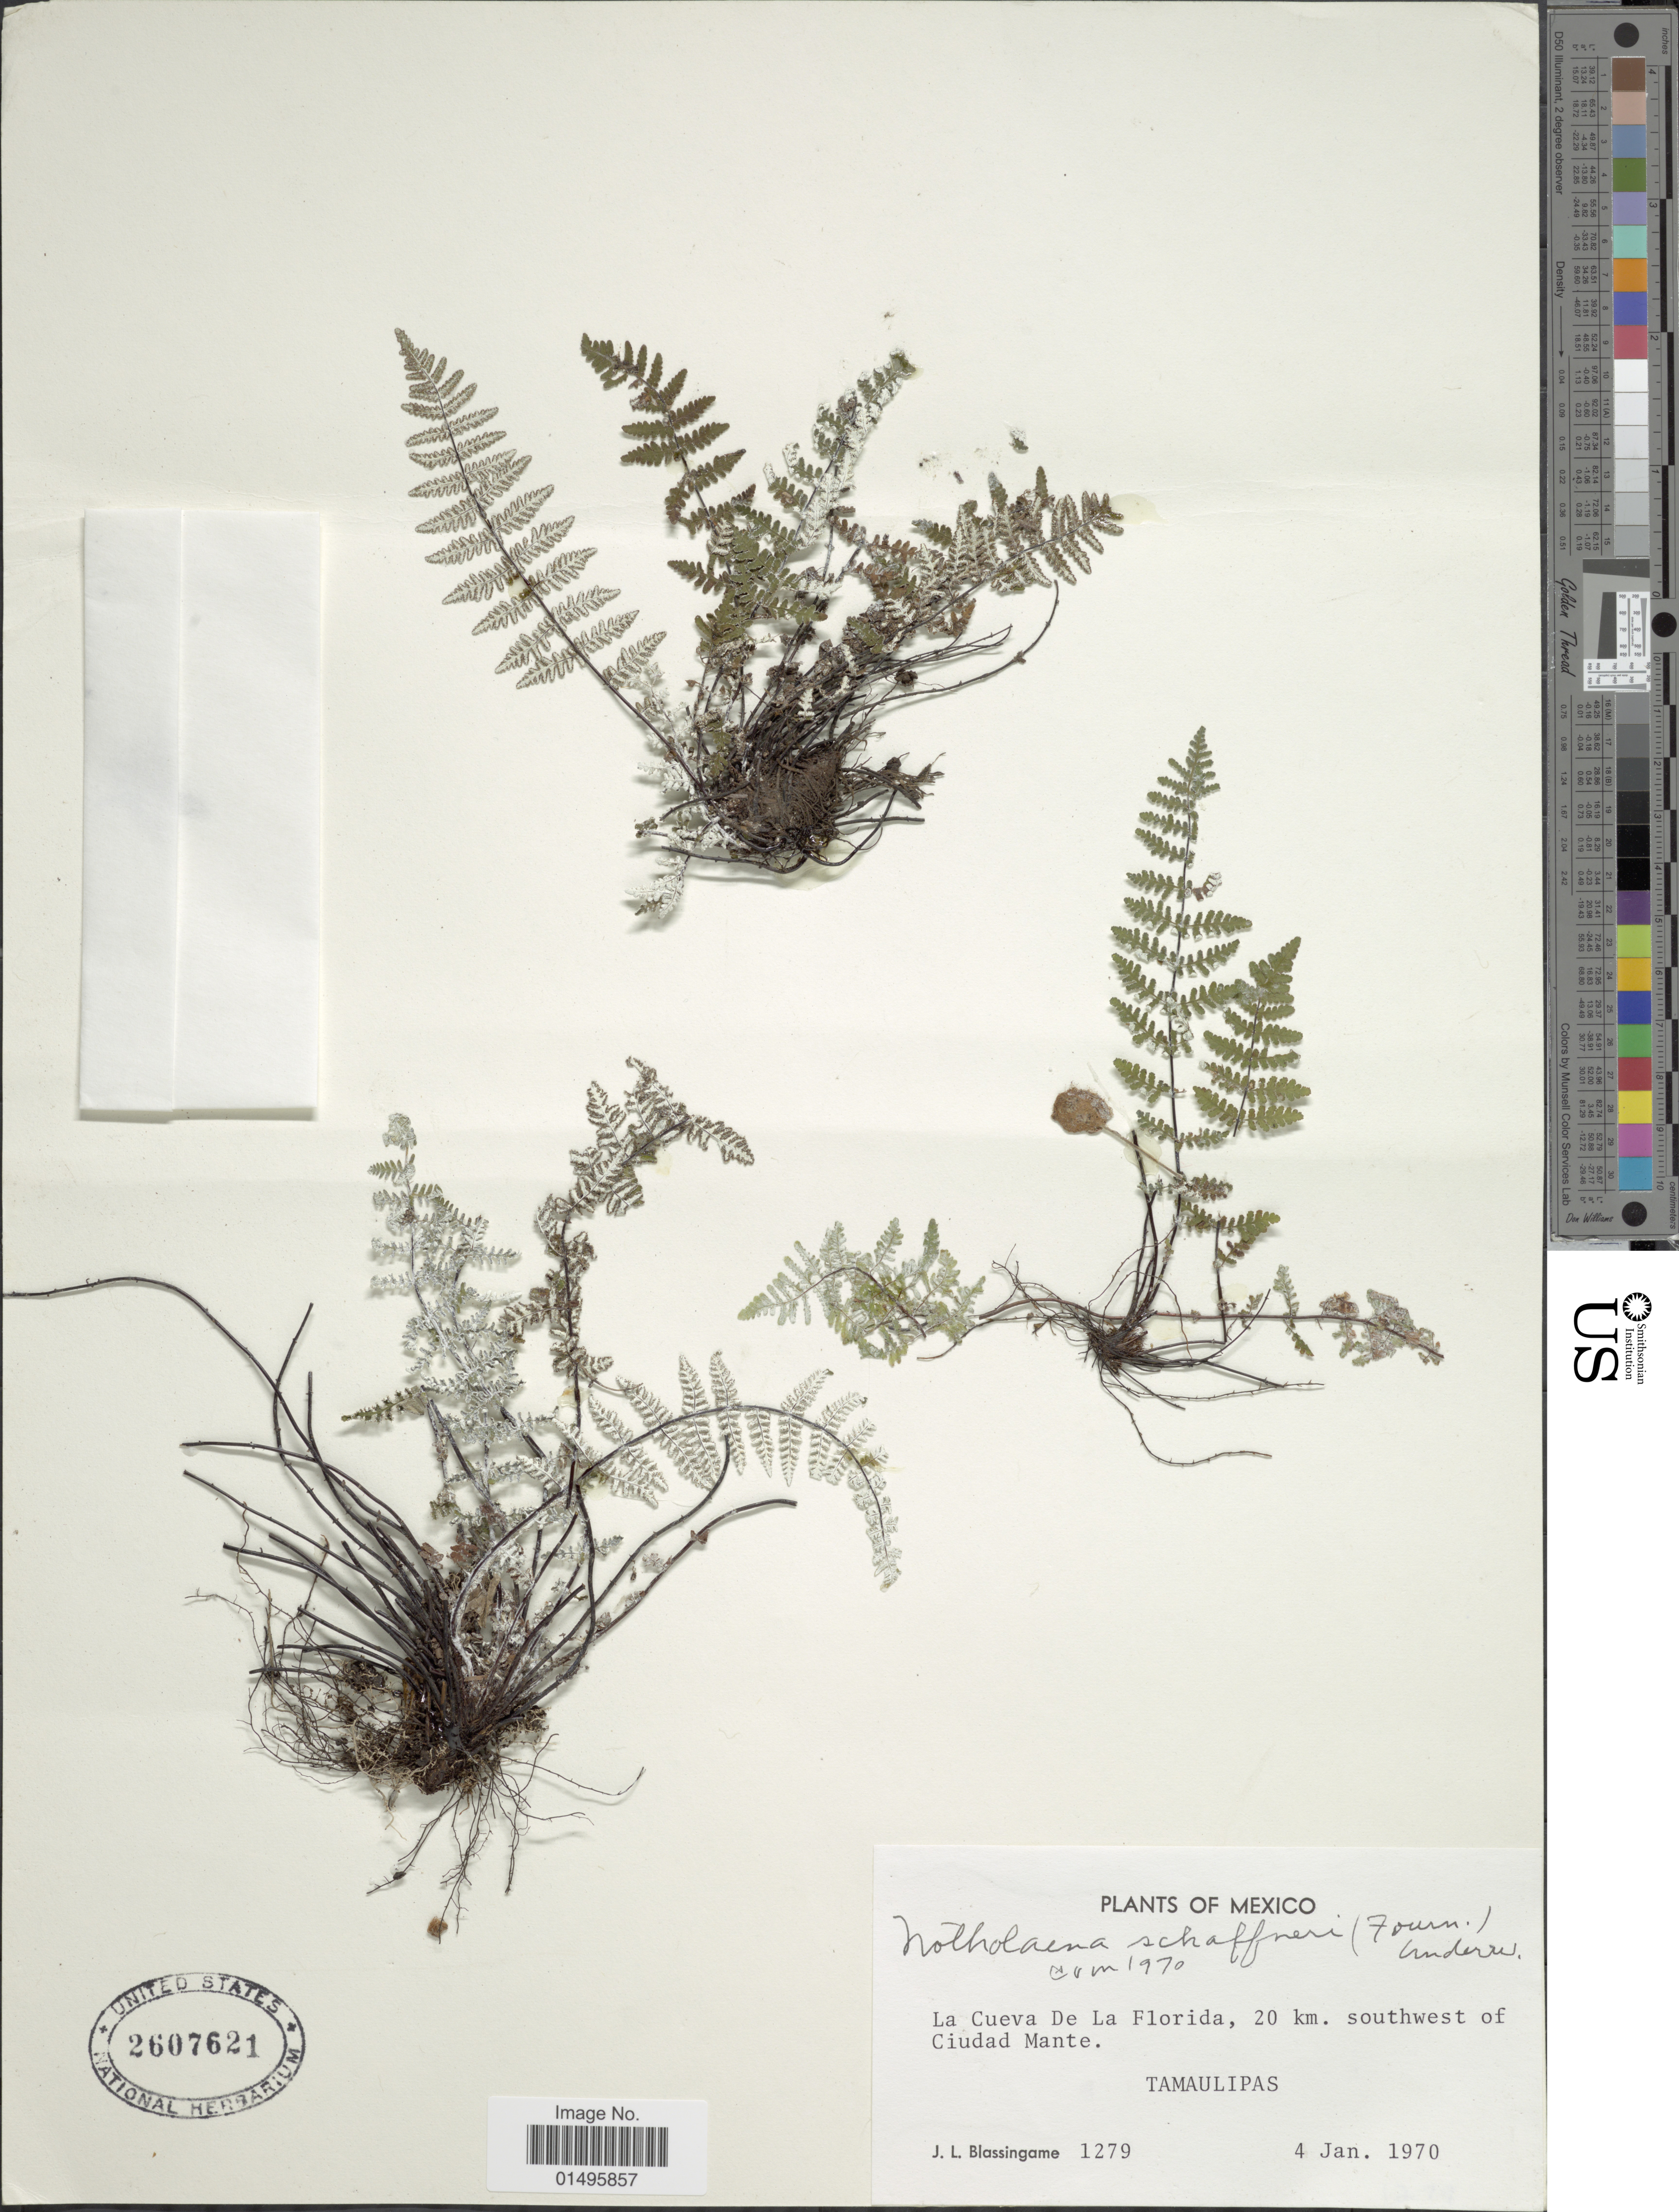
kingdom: Plantae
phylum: Tracheophyta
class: Polypodiopsida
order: Polypodiales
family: Pteridaceae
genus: Notholaena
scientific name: Notholaena schaffneri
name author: (E. Fourn.) Underw.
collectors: J. Blassingame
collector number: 1279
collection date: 1970-01-04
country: Mexico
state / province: Tamaulipas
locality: Mexico, La Cueva De La Florida, 20 km. southwest of Ciudad Mante.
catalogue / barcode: US 2607621